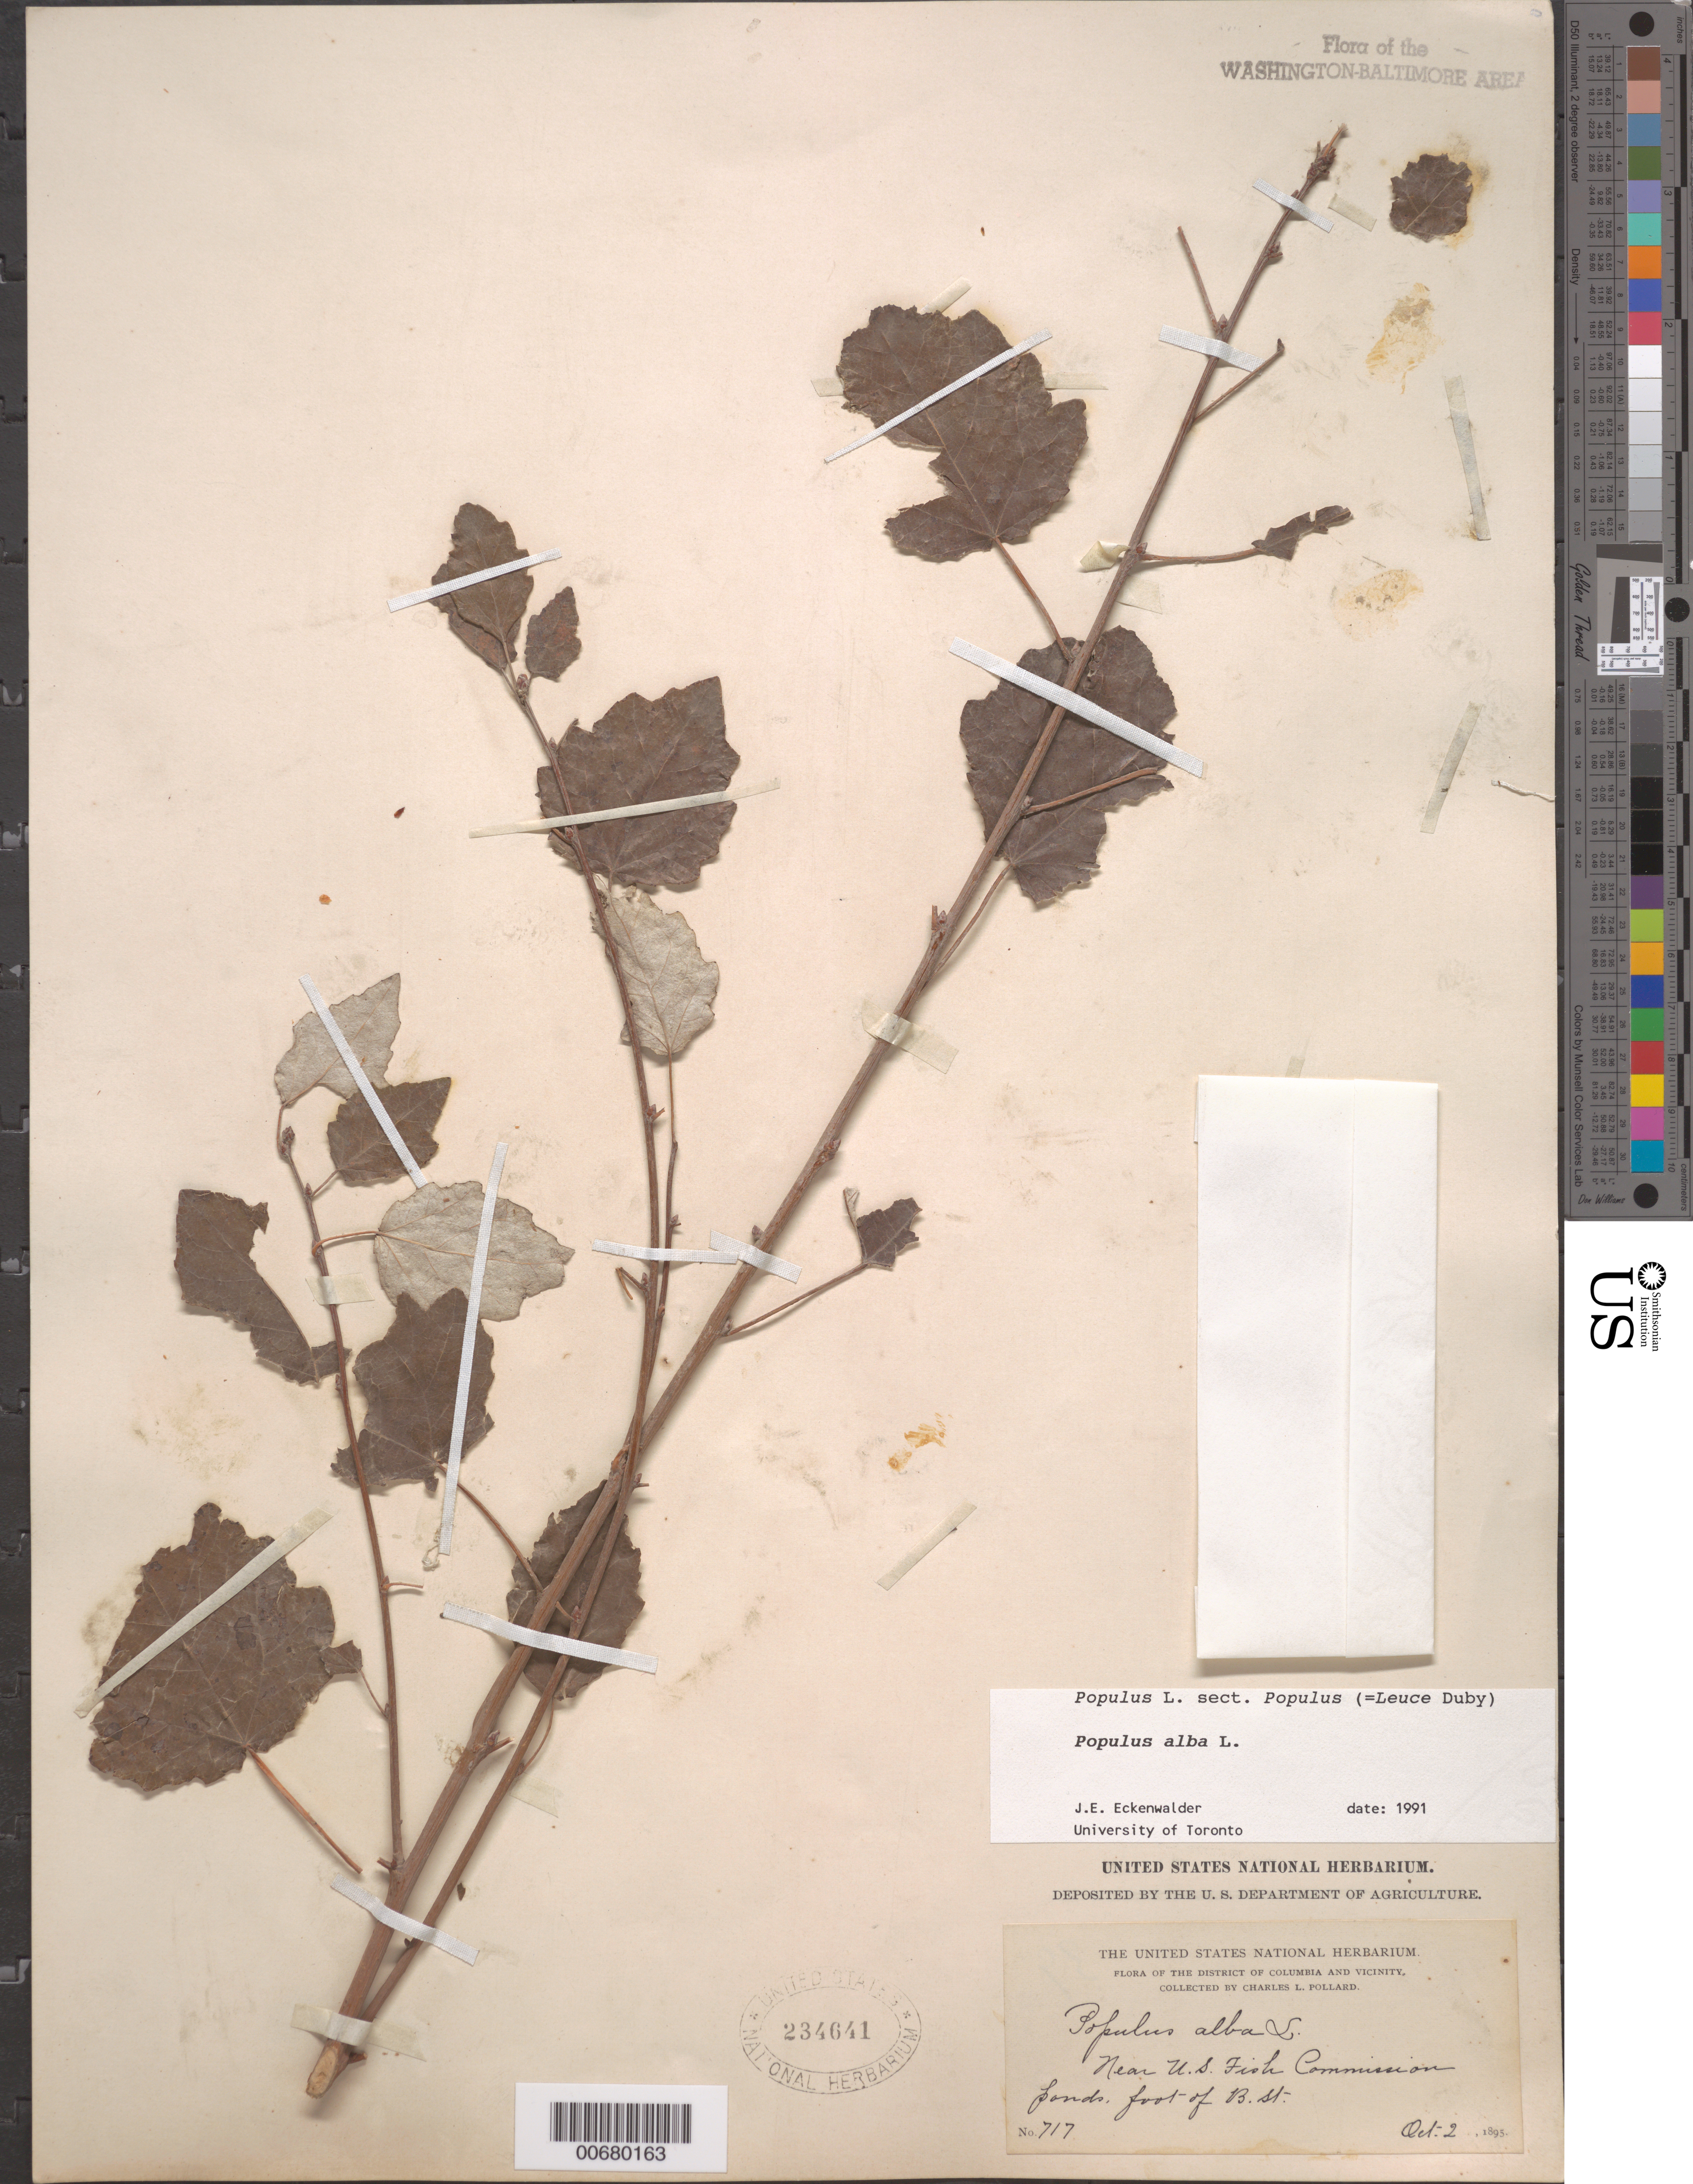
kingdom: Plantae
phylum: Tracheophyta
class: Magnoliopsida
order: Malpighiales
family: Salicaceae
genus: Populus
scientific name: Populus alba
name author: L.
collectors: C. L. Pollard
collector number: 717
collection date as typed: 02 Oct 1895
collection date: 1895-10-02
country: United States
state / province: District of Columbia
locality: U.S. Fish Commission Pond, foot of B St.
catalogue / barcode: US 234641